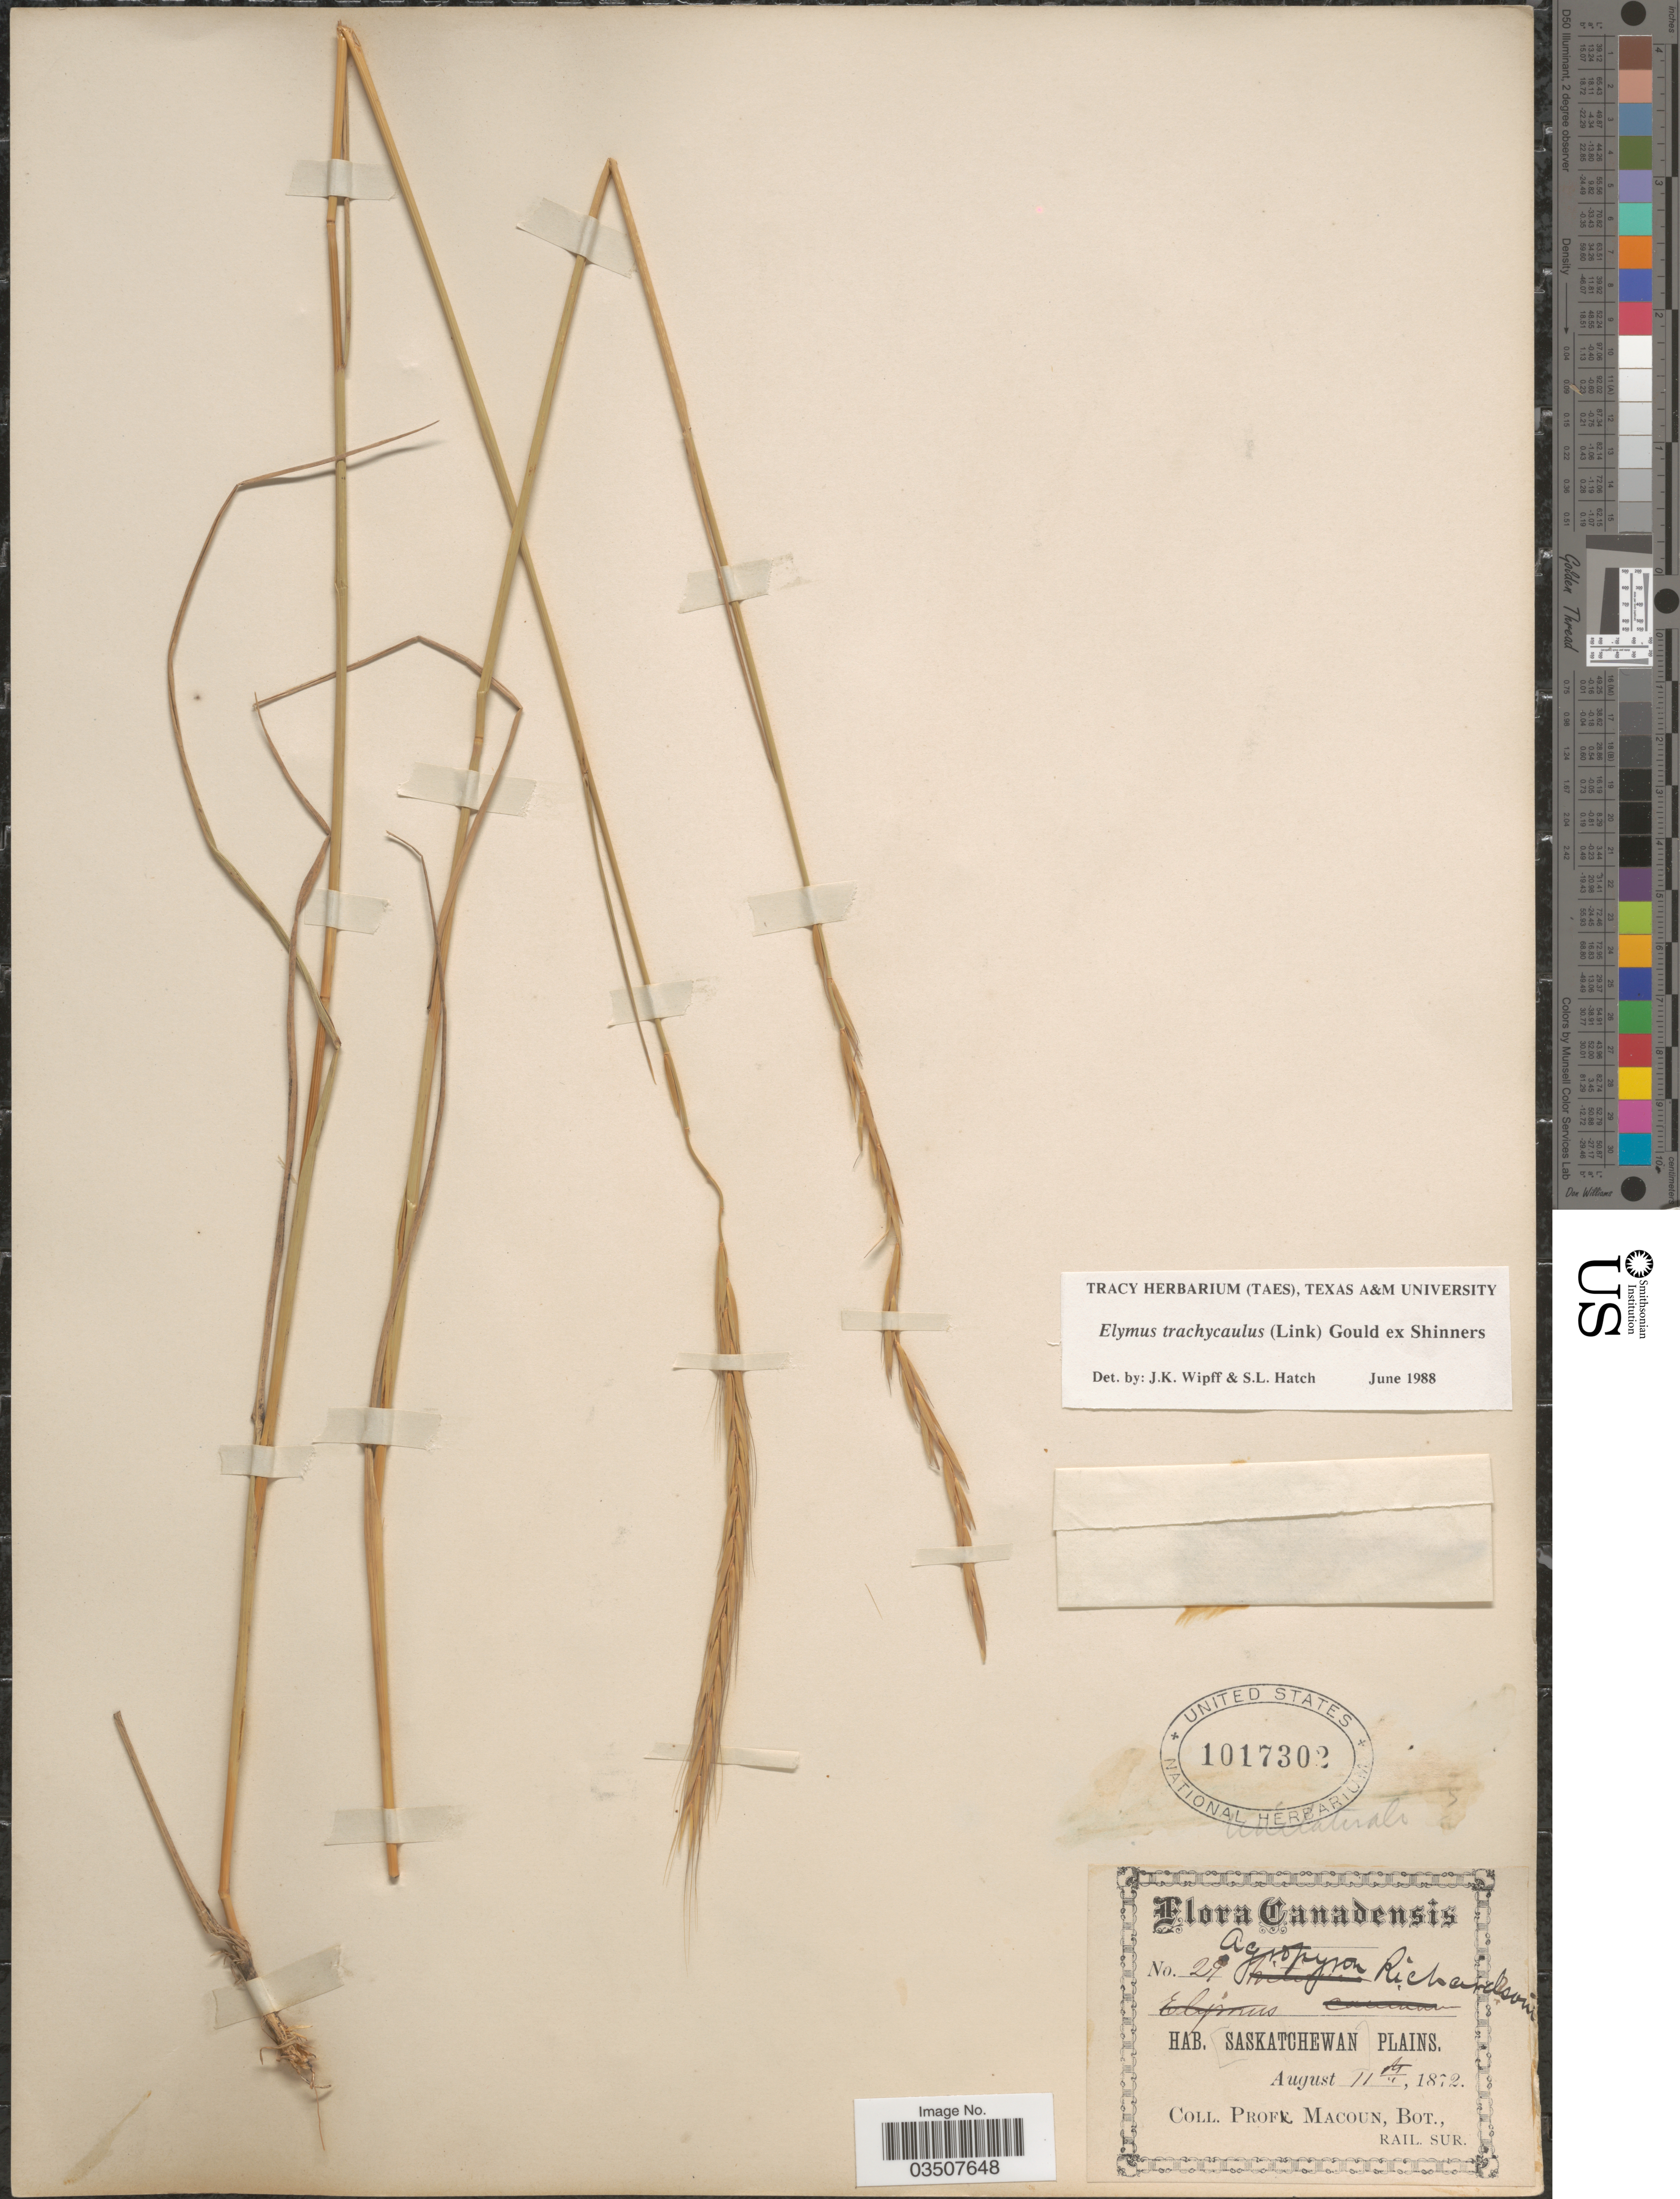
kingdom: Plantae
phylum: Tracheophyta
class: Liliopsida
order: Poales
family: Poaceae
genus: Elymus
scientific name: Elymus trachycaulus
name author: (Link) Gould ex Shinners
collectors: Prof. Macoun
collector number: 29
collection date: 1872-08-11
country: Canada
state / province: Saskatchewan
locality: Saskatchewan Plains.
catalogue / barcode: US 1017302